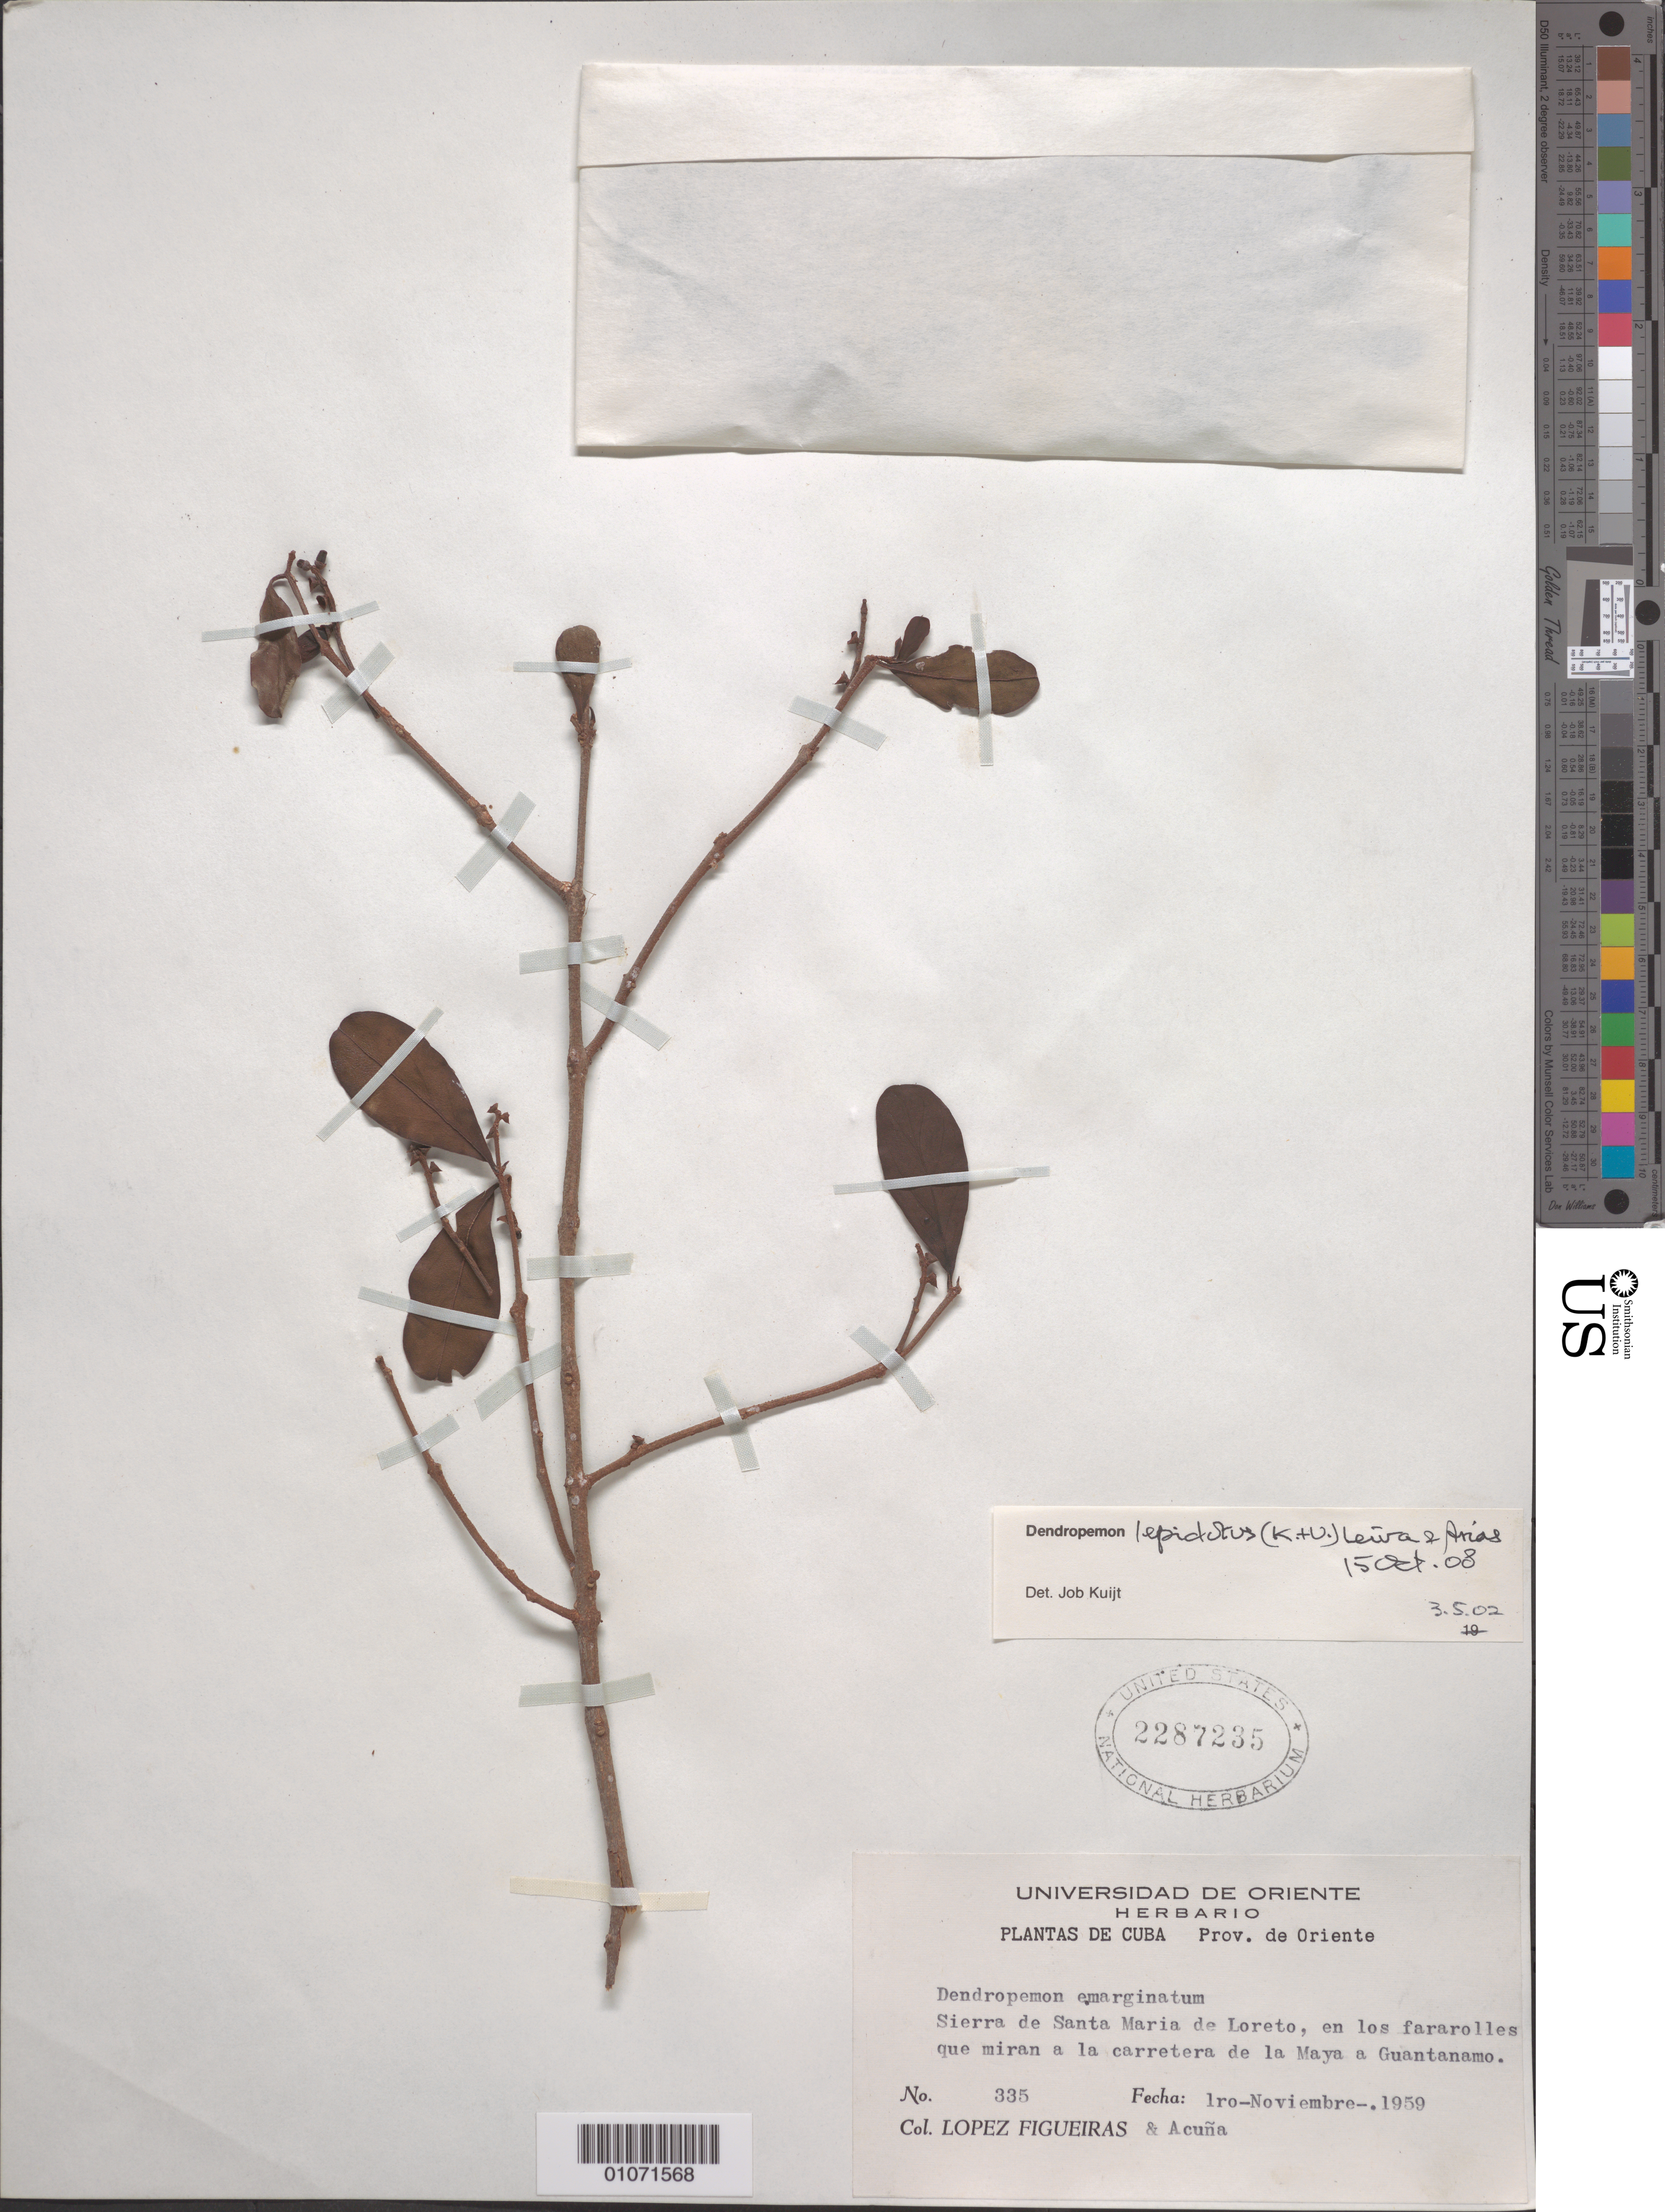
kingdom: Plantae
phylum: Tracheophyta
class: Magnoliopsida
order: Santalales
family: Loranthaceae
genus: Dendropemon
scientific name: Dendropemon lepidotus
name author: (Krug & Urb.) Leiva & I. Arias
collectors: M. López Figueiras & J. Acuña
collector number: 335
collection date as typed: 01 Nov 1959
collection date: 1959-11-01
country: Cuba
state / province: Guantanamo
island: Cuba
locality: Sierra de Santa Maria de Loreto, en los fararolles que miran a la carretera de la Maya a Guantánamo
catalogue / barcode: US 2287235